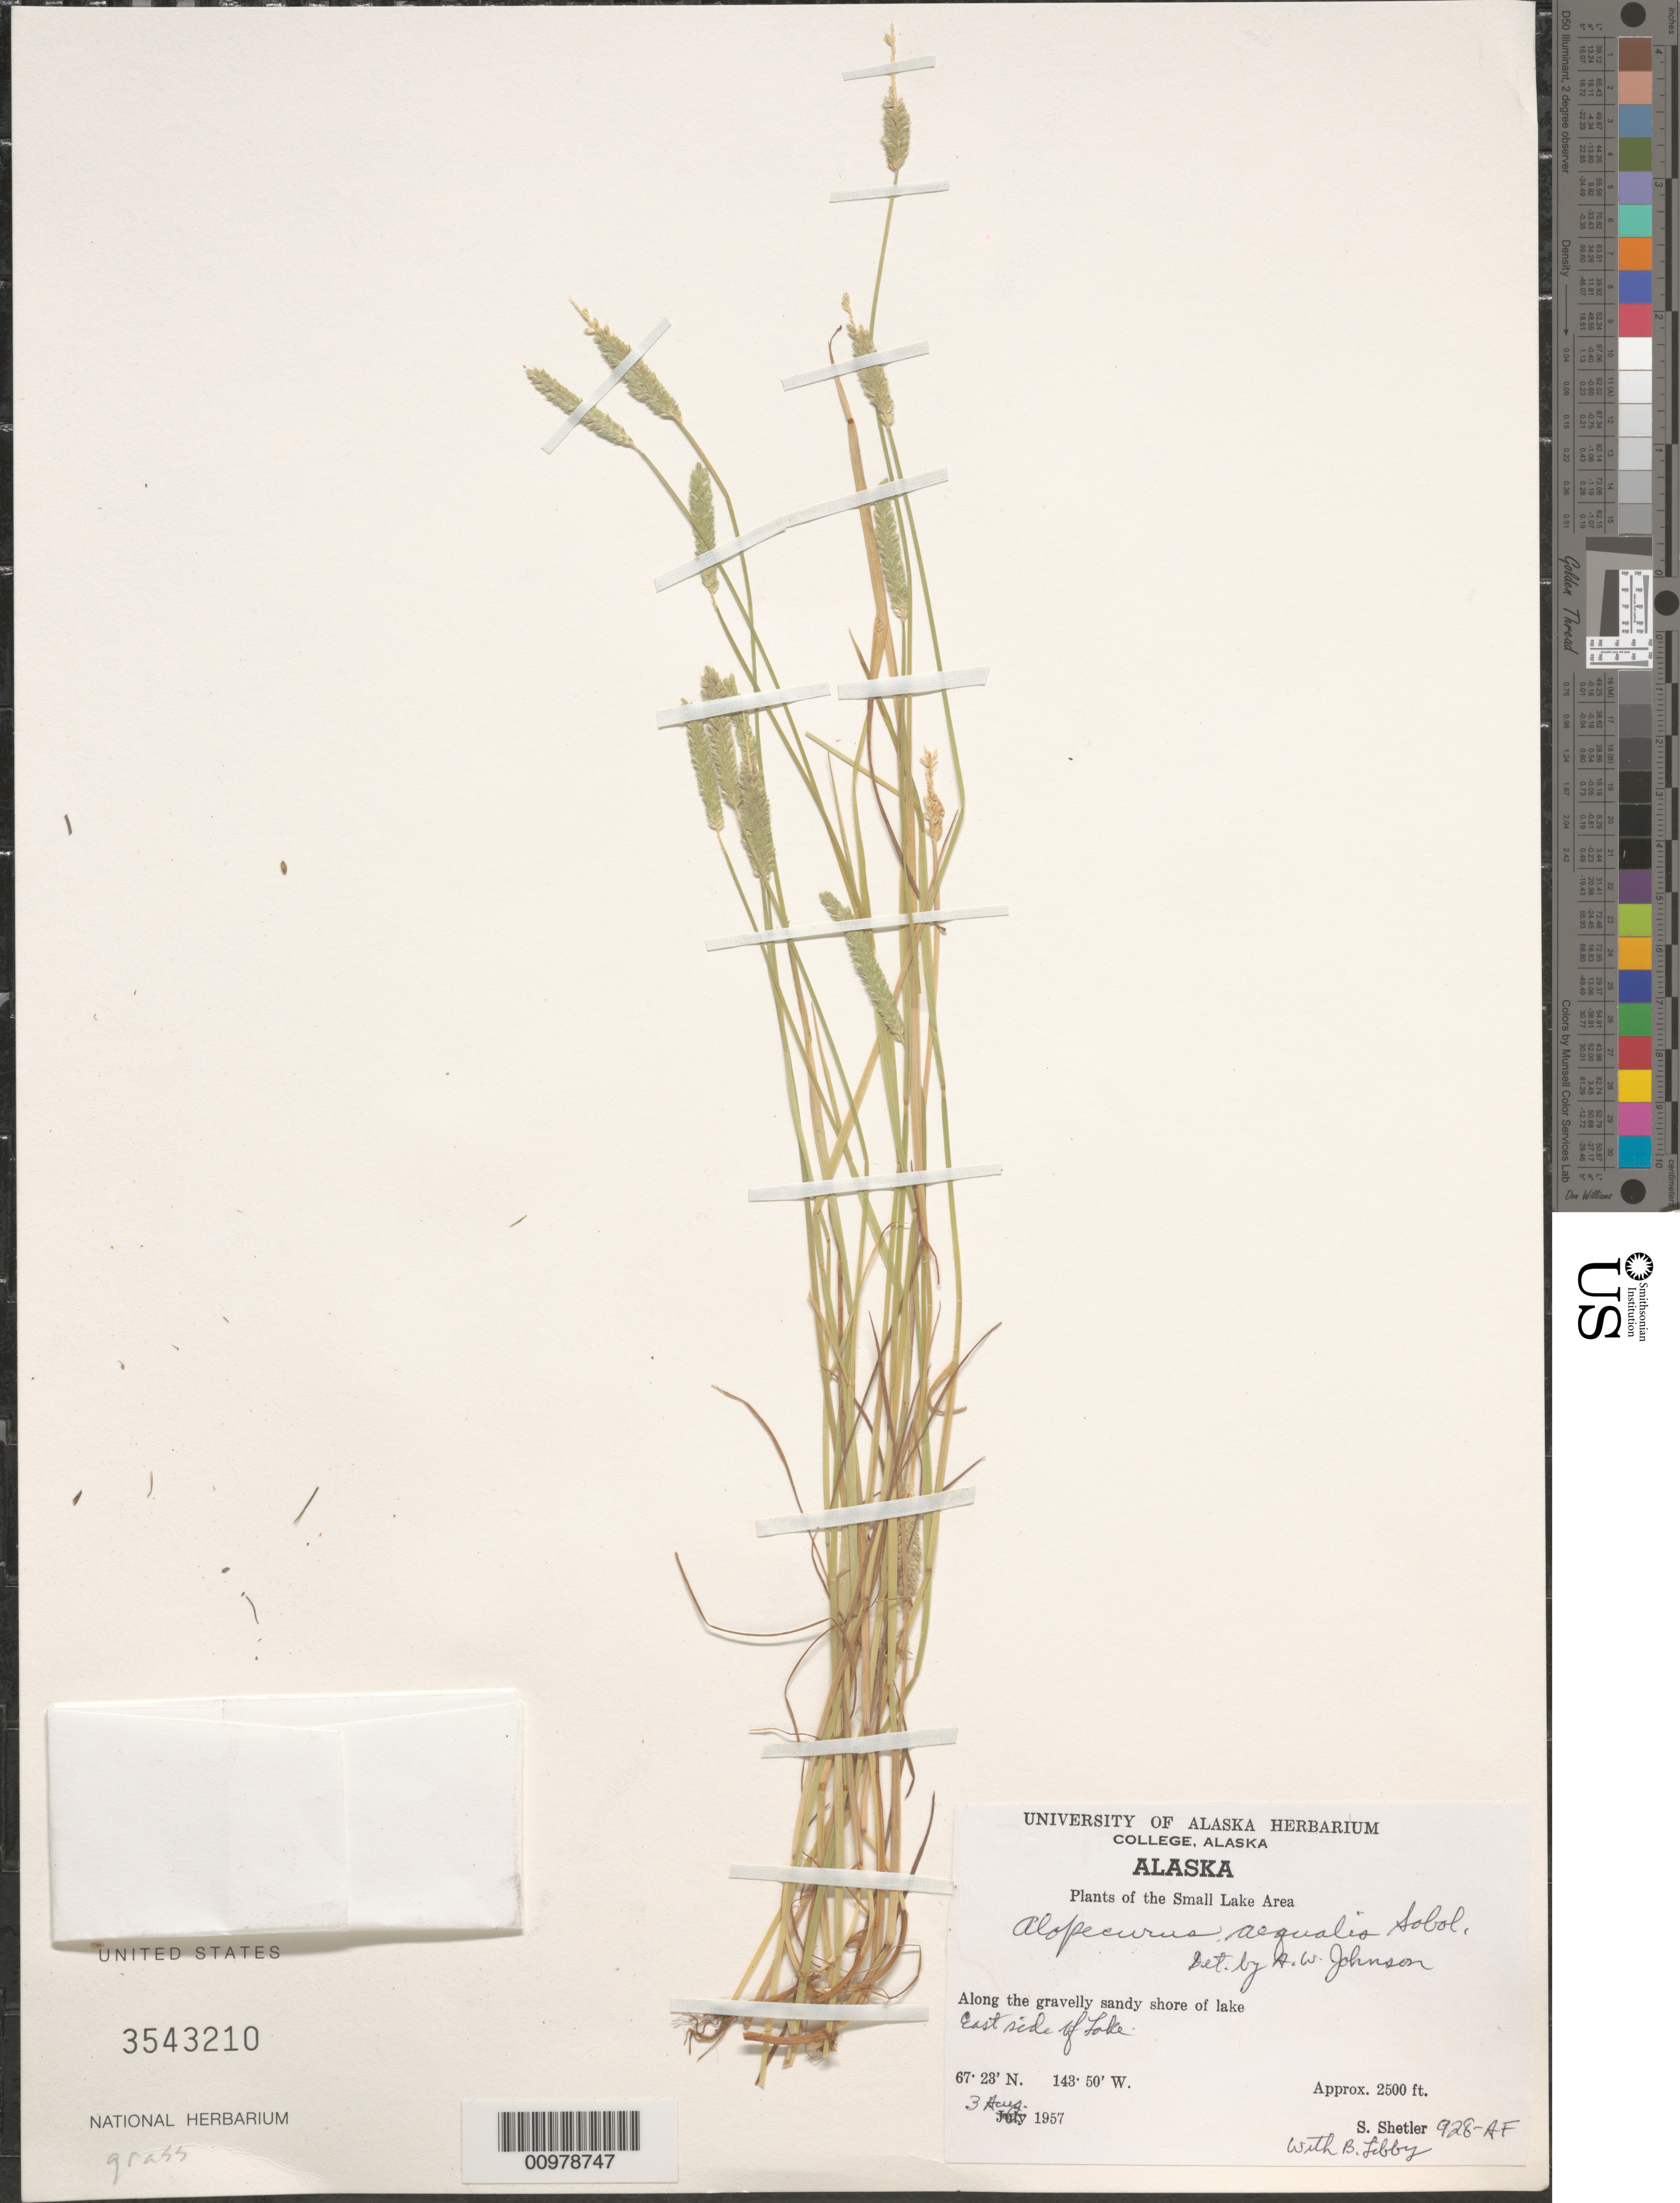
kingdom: Plantae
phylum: Tracheophyta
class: Liliopsida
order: Poales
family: Poaceae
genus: Alopecurus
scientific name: Alopecurus aequalis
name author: Sobol.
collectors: S. Shetler & B. Libby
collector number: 928-AF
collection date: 1957-08-03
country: United States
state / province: Alaska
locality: Small Lake Area. Along the gravelly sandy shore of lake. East side of Lake.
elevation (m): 762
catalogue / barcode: US 3543210